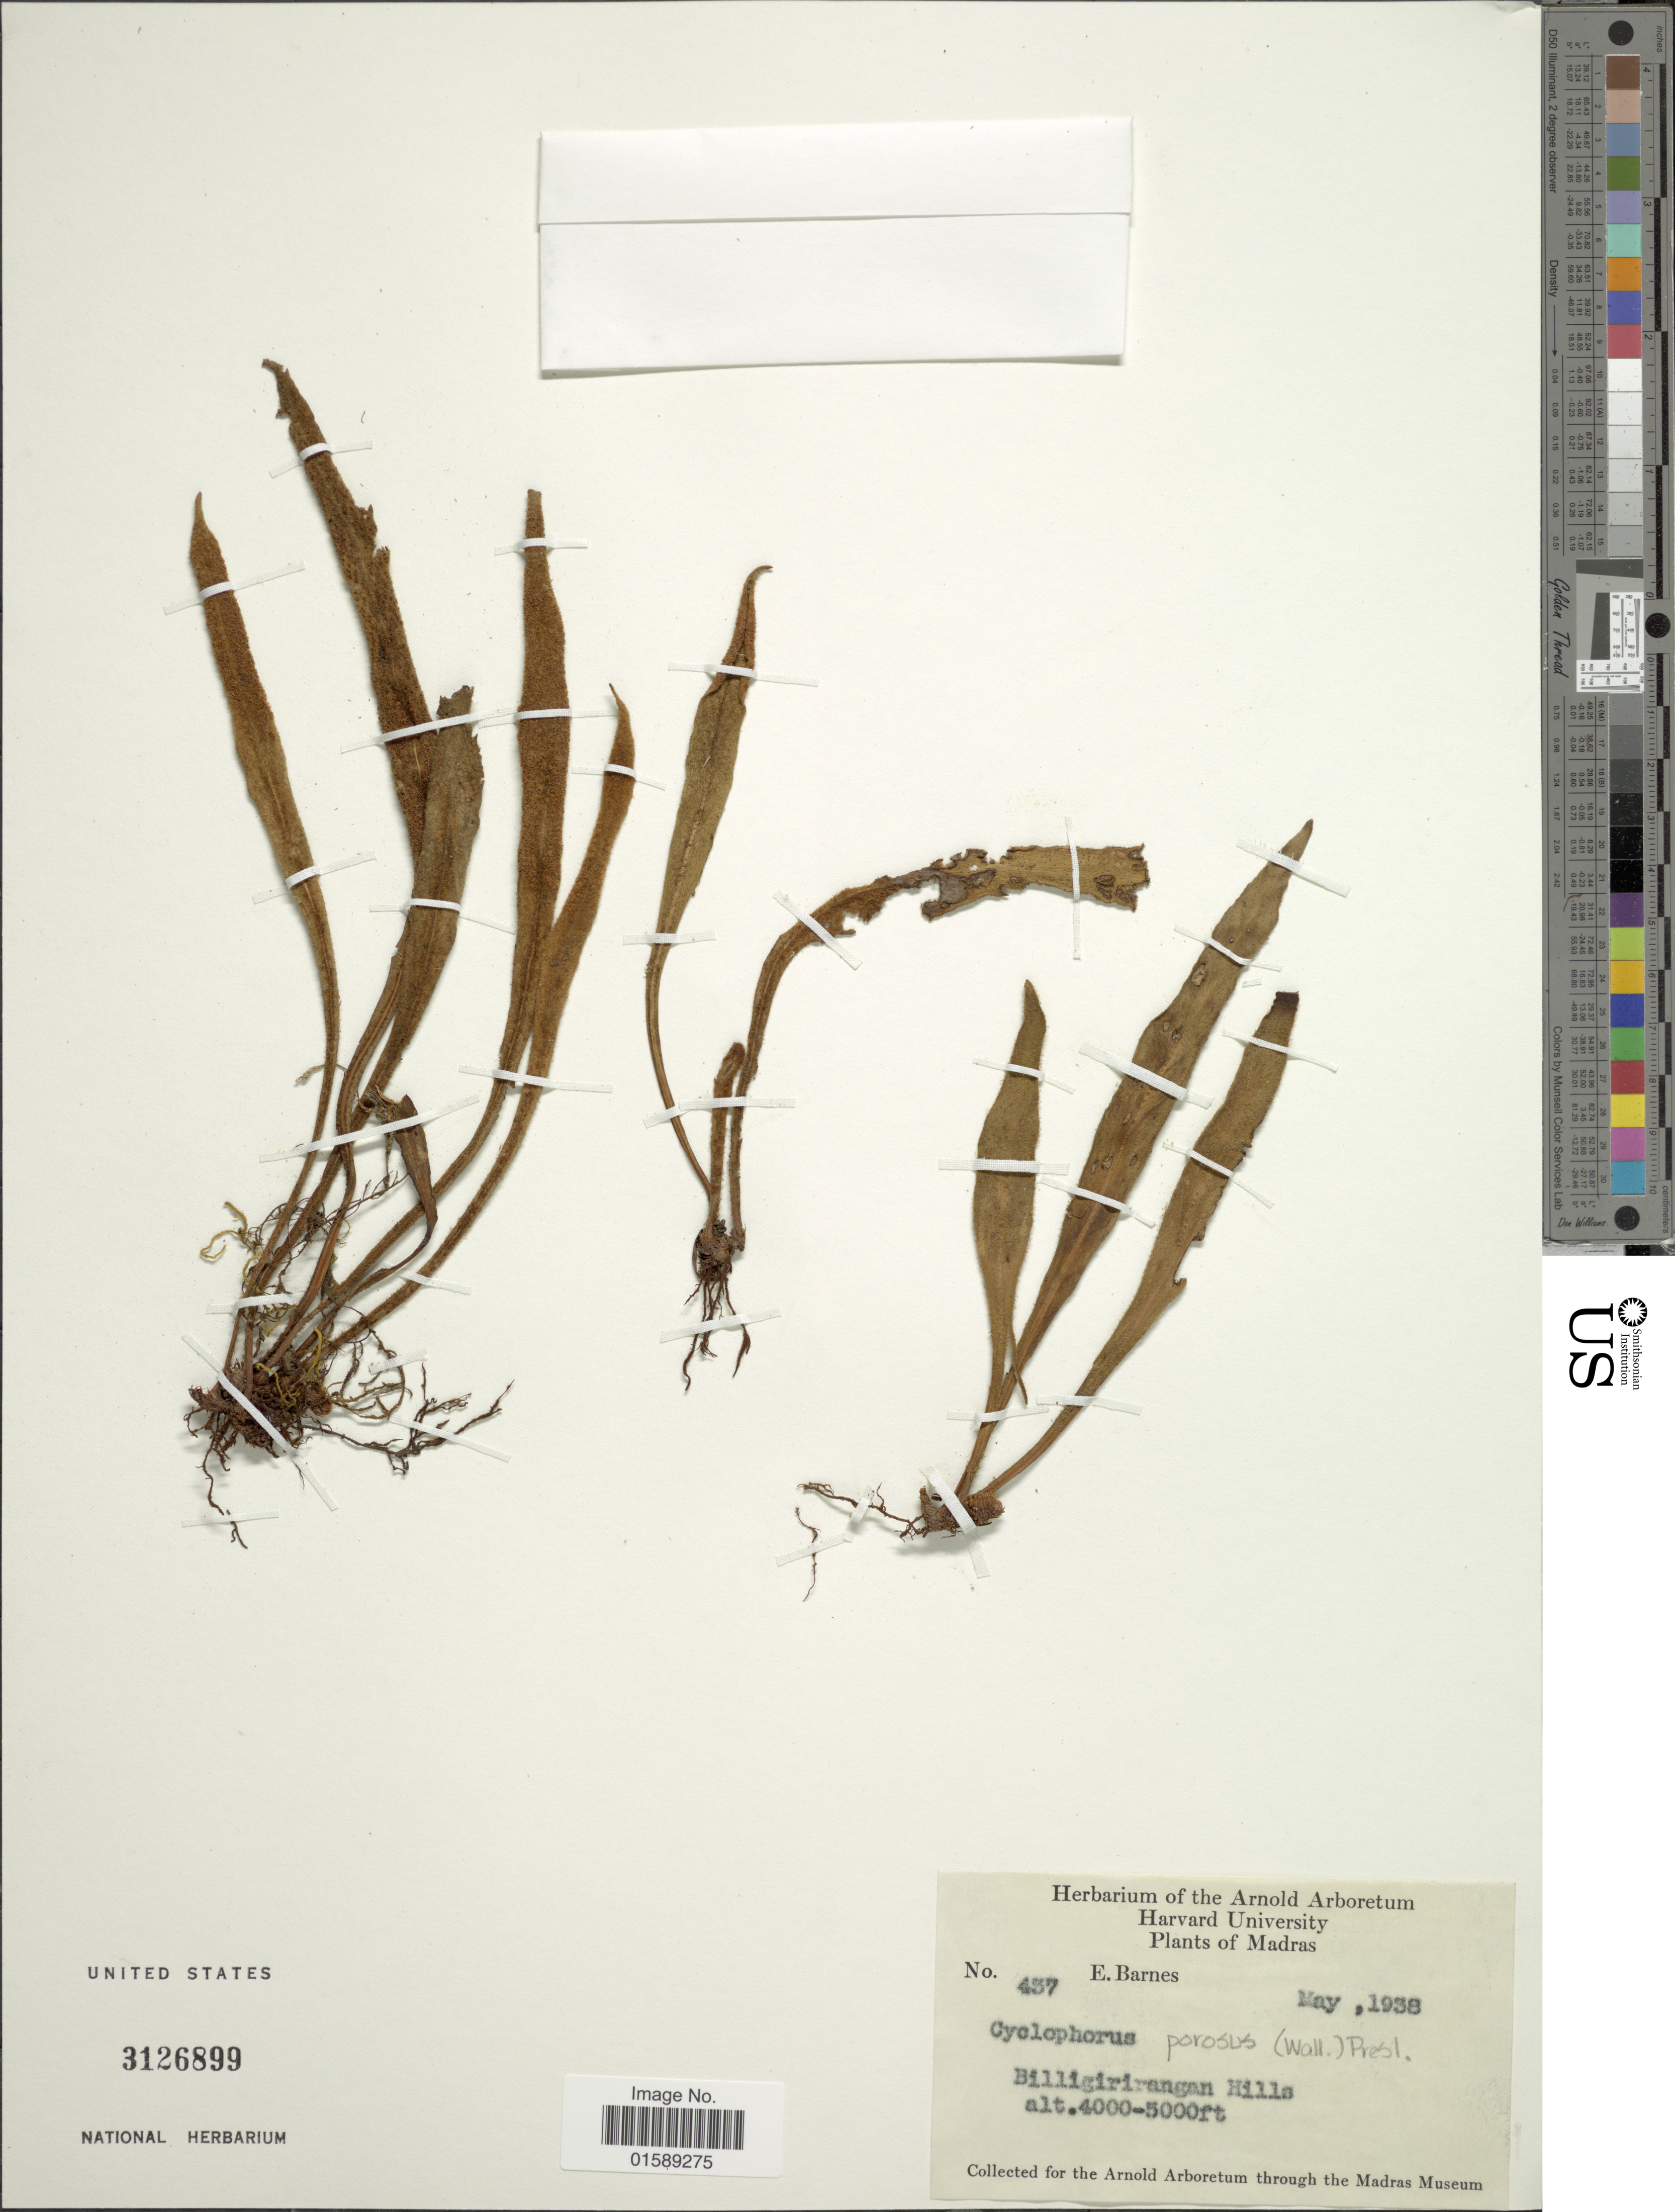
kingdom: Plantae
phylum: Tracheophyta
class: Polypodiopsida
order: Polypodiales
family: Polypodiaceae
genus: Pyrrosia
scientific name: Pyrrosia porosa var. porosa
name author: (C. Presl) Hovenkamp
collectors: E. Barnes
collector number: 437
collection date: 1938-05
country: India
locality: Madras, Billigirirangan Hills.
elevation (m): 1219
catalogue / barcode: US 3126899